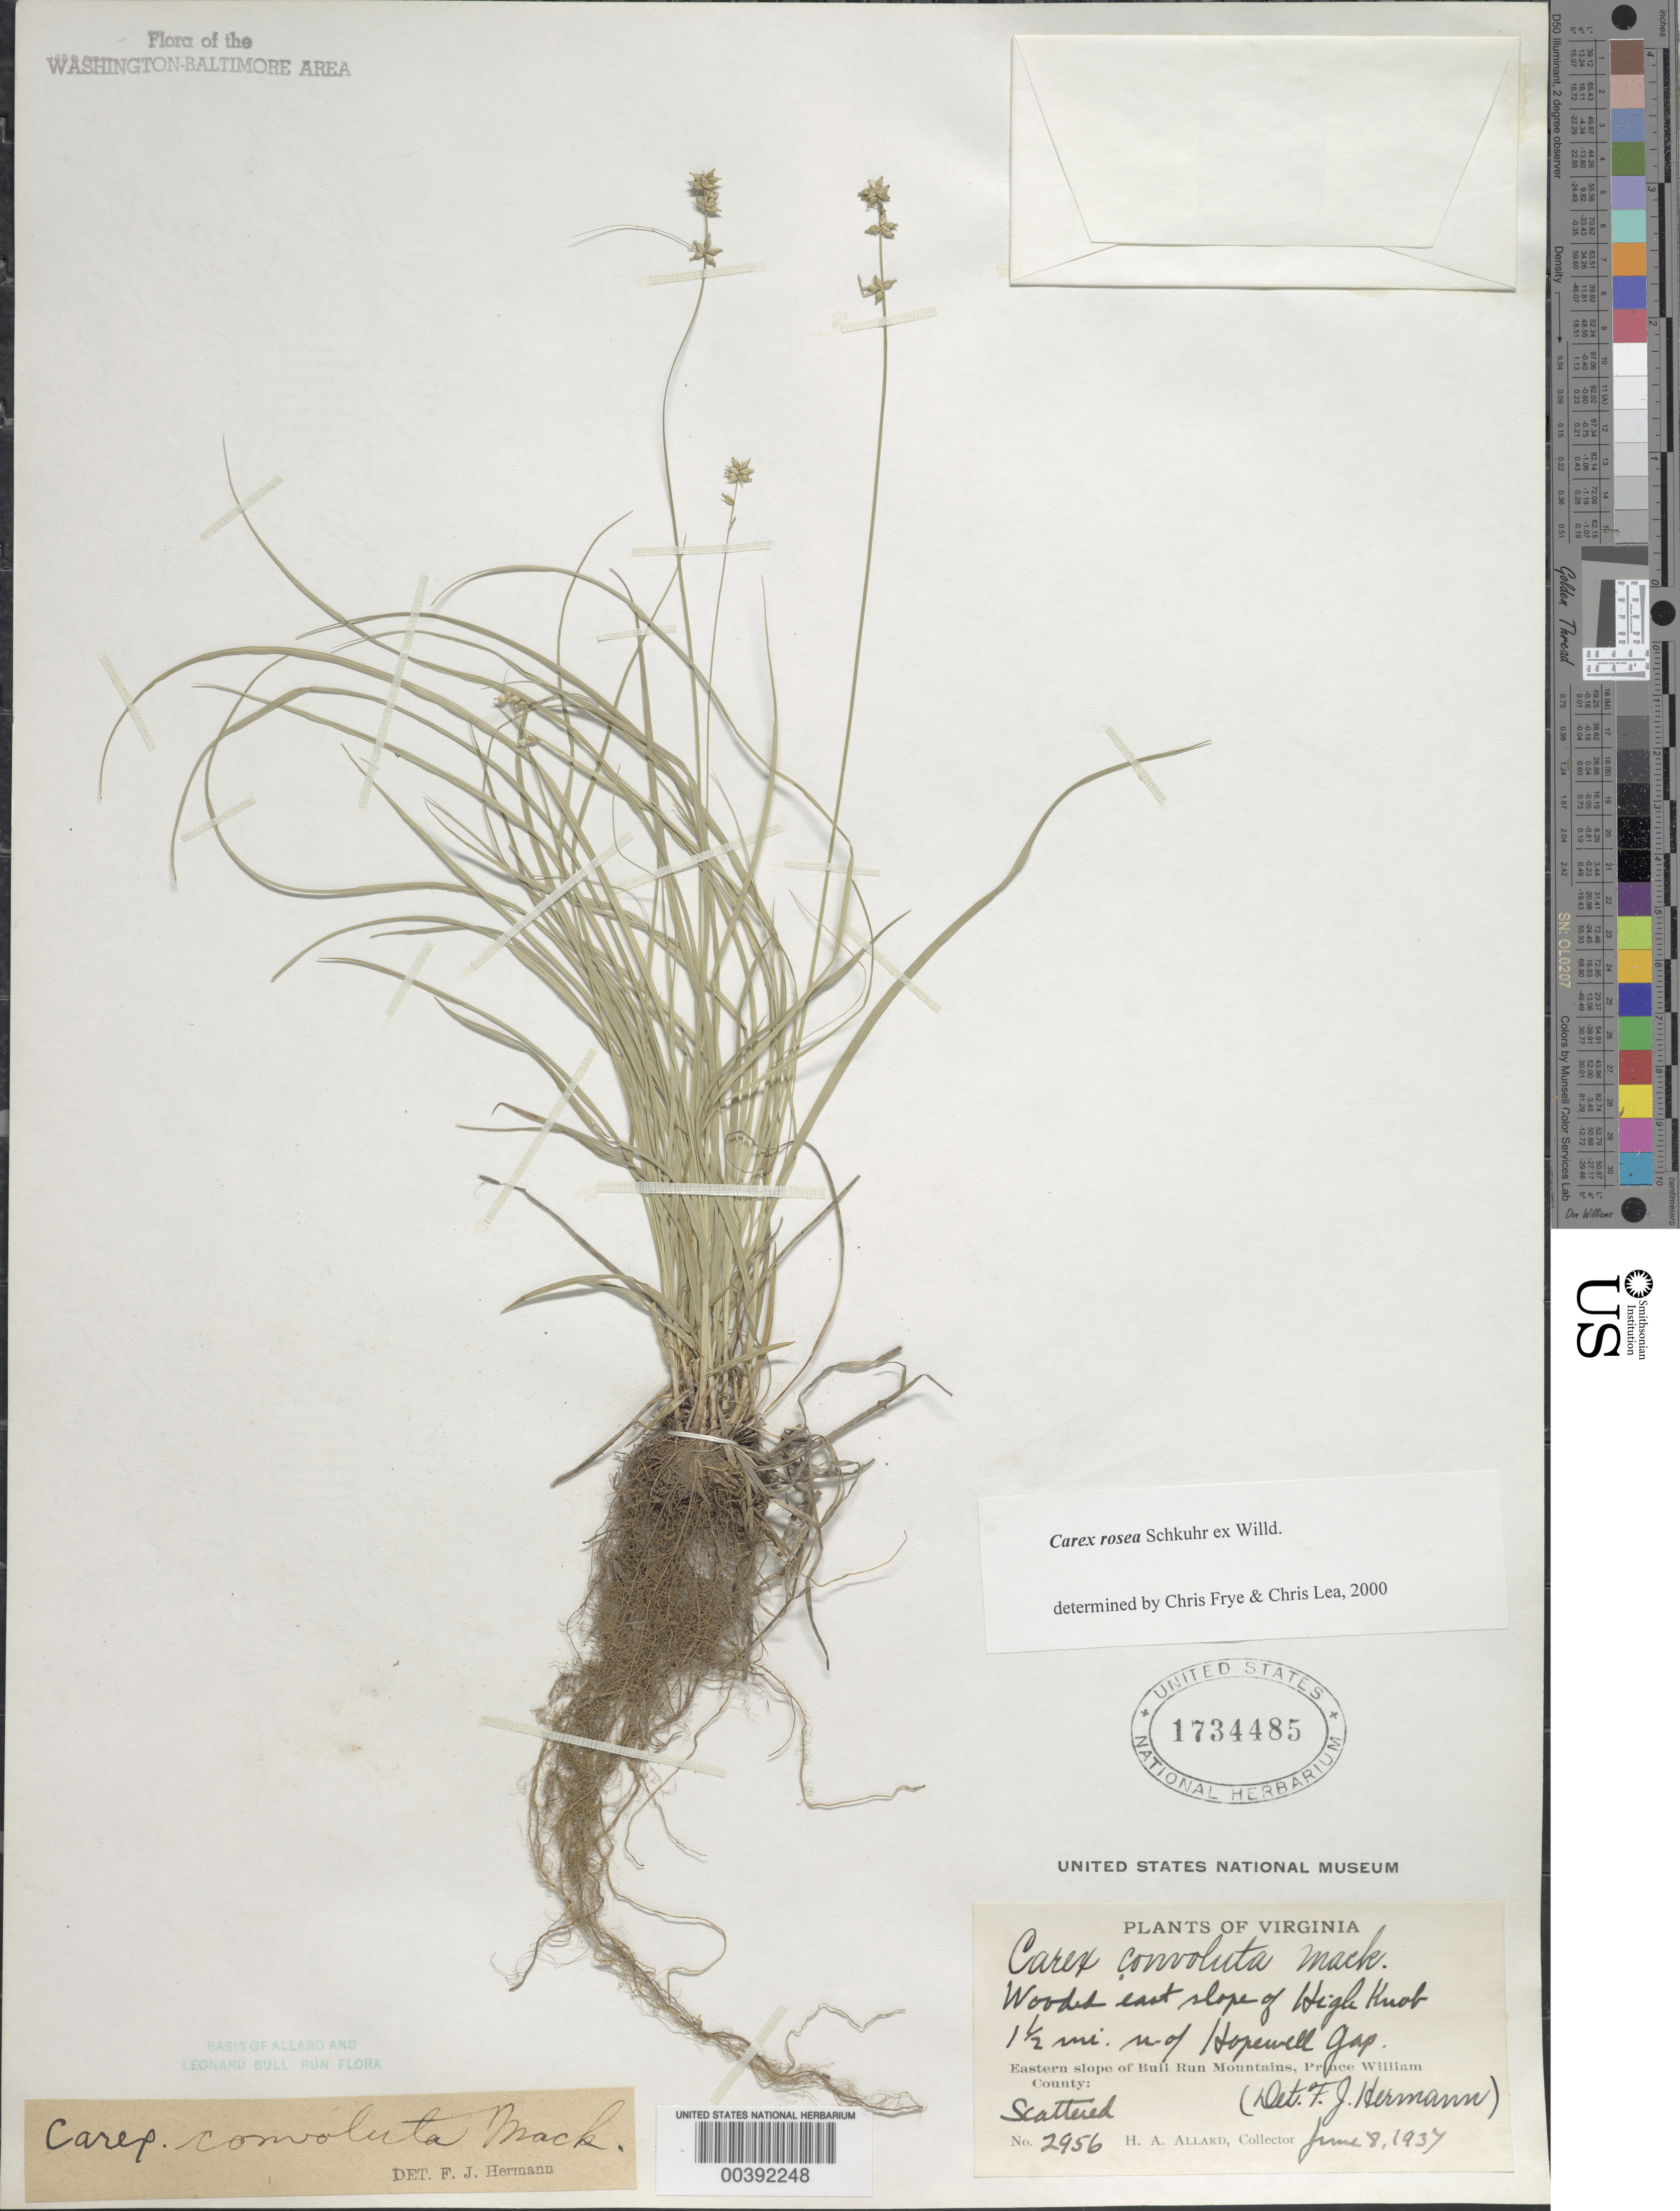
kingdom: Plantae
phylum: Tracheophyta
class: Liliopsida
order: Poales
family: Cyperaceae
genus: Carex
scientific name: Carex rosea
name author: Willd.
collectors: H. A. Allard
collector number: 2956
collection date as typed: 08 Jun 1937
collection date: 1937-06-08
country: United States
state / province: Virginia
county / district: Prince William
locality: North of Hopewell Gap Bull Run Mts.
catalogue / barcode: US 1734485